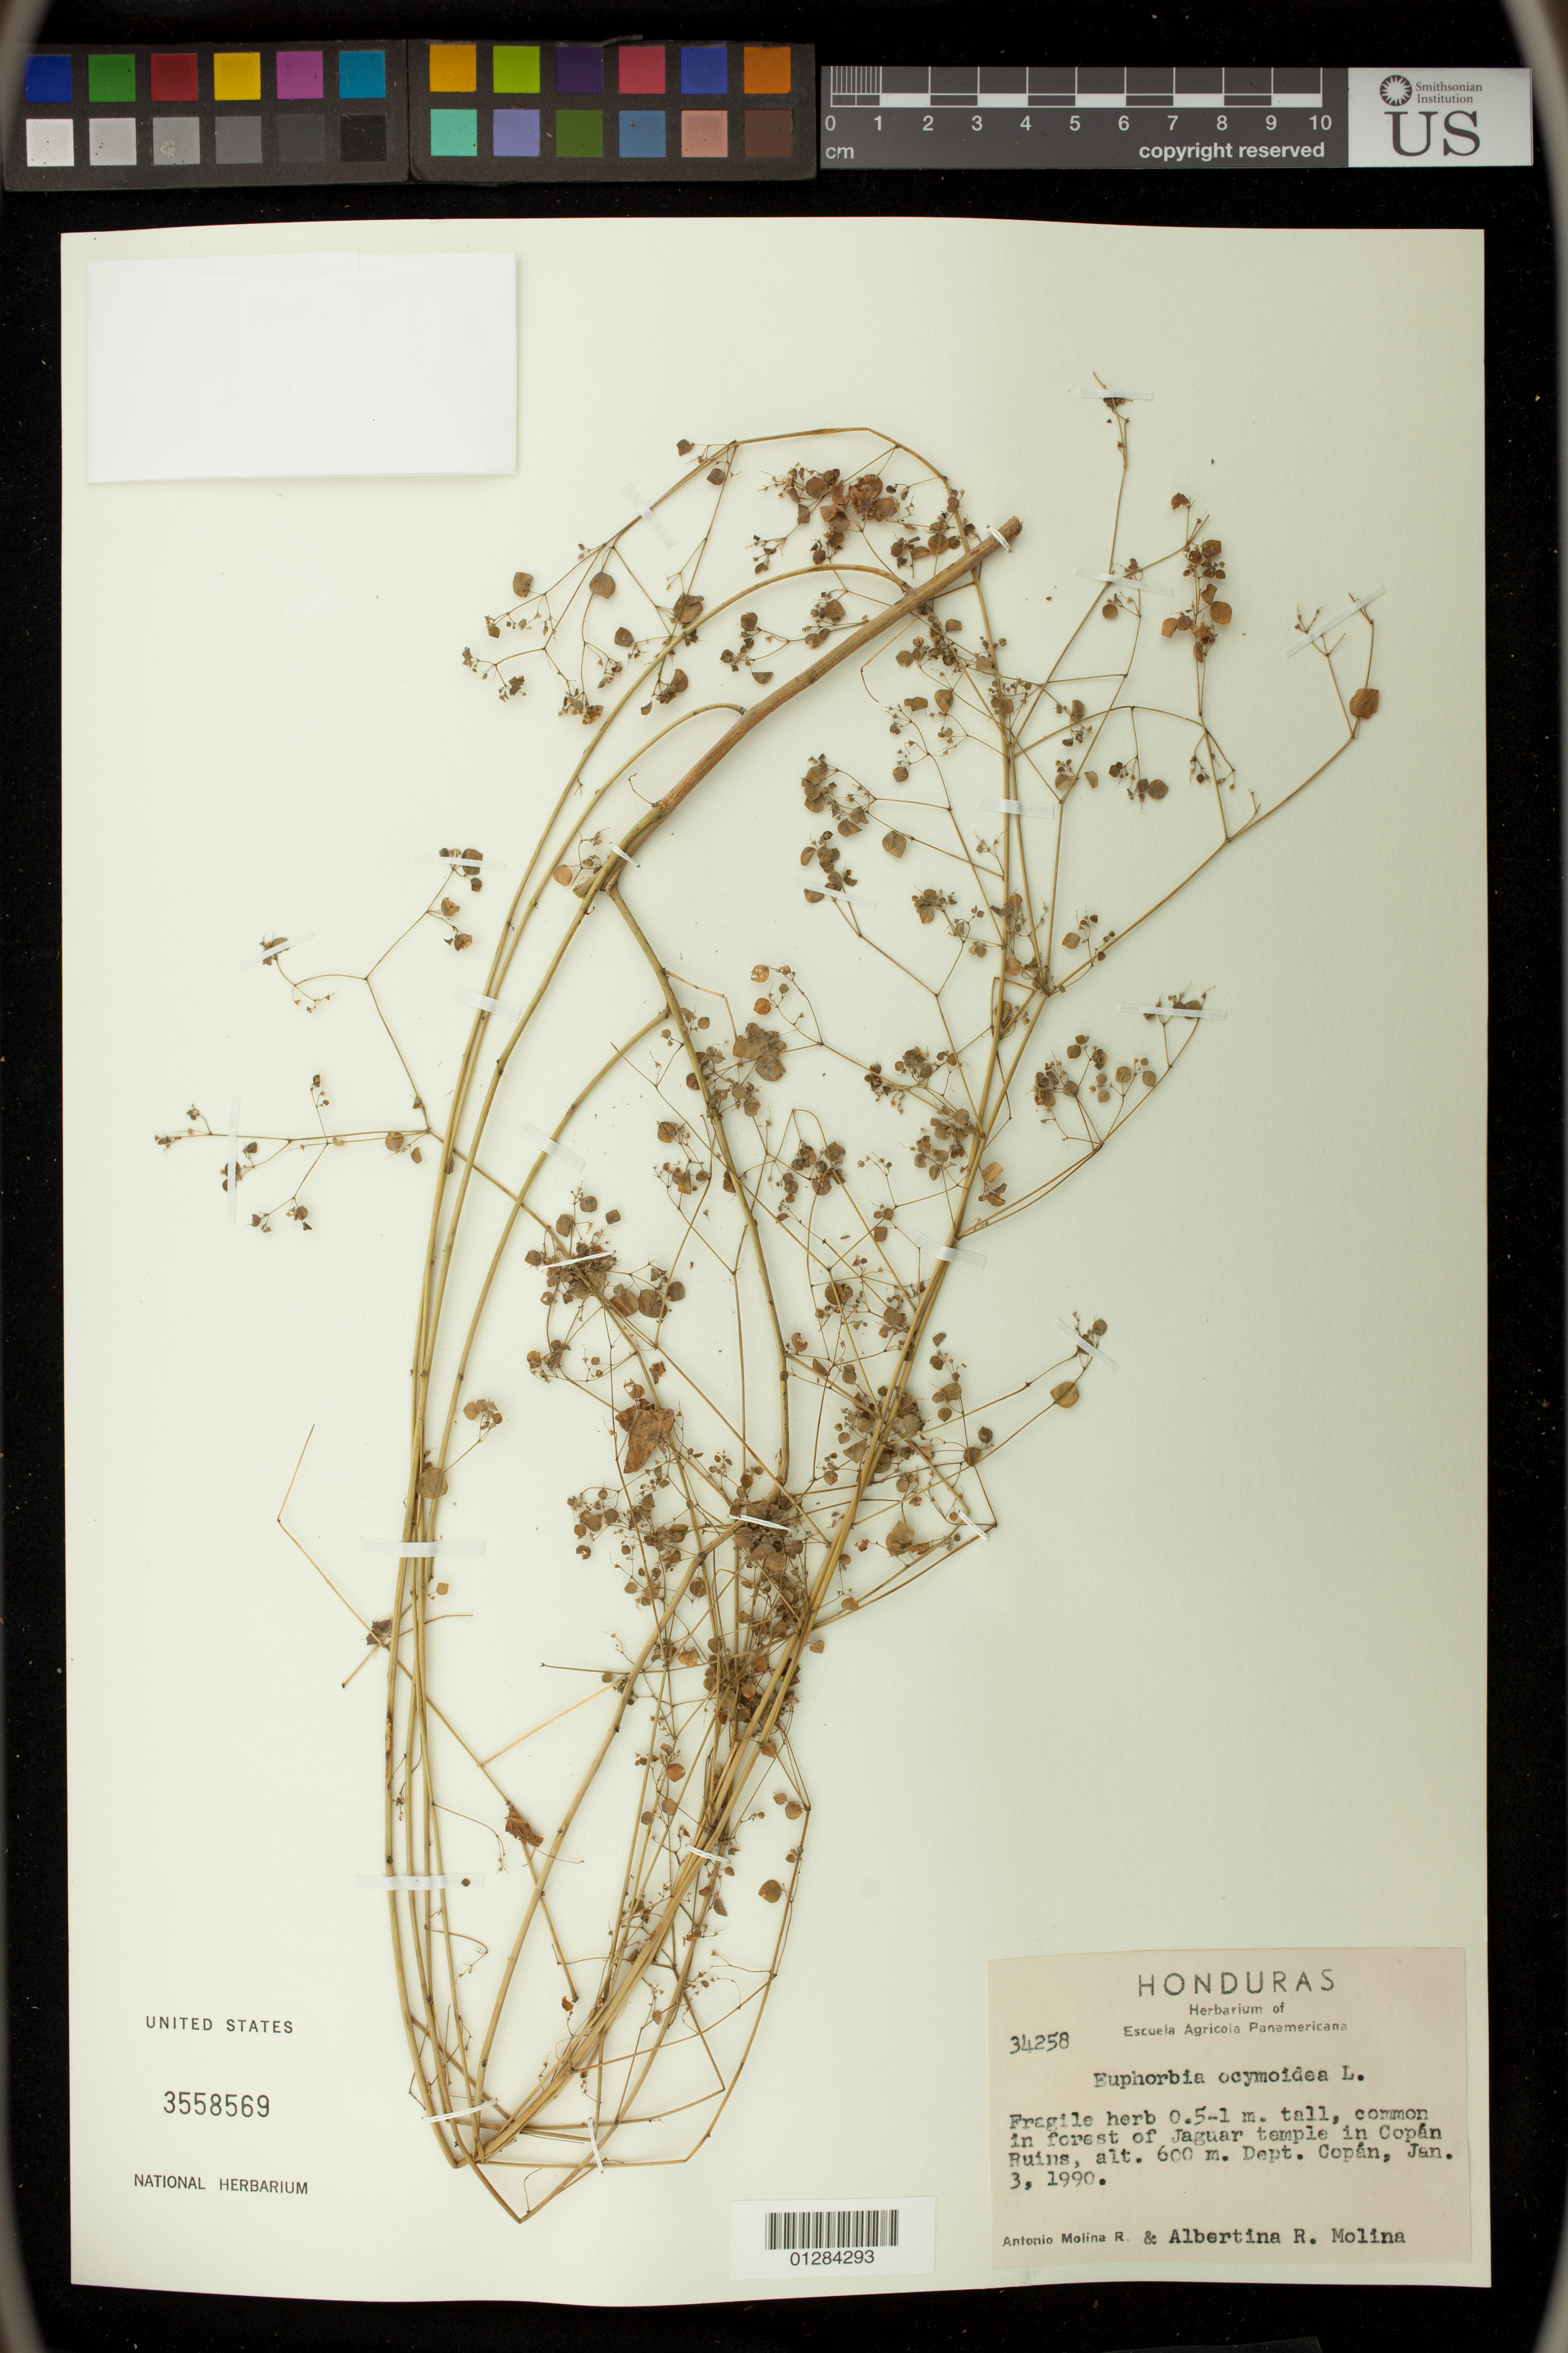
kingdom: Plantae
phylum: Tracheophyta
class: Magnoliopsida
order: Malpighiales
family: Euphorbiaceae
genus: Euphorbia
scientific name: Euphorbia ocymoidea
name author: L.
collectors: A. R. Molina & A. Molina R.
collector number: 34258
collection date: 1990-01-03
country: Honduras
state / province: Copán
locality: forest of Jaguar temple in Copan Ruins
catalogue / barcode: US 3558569